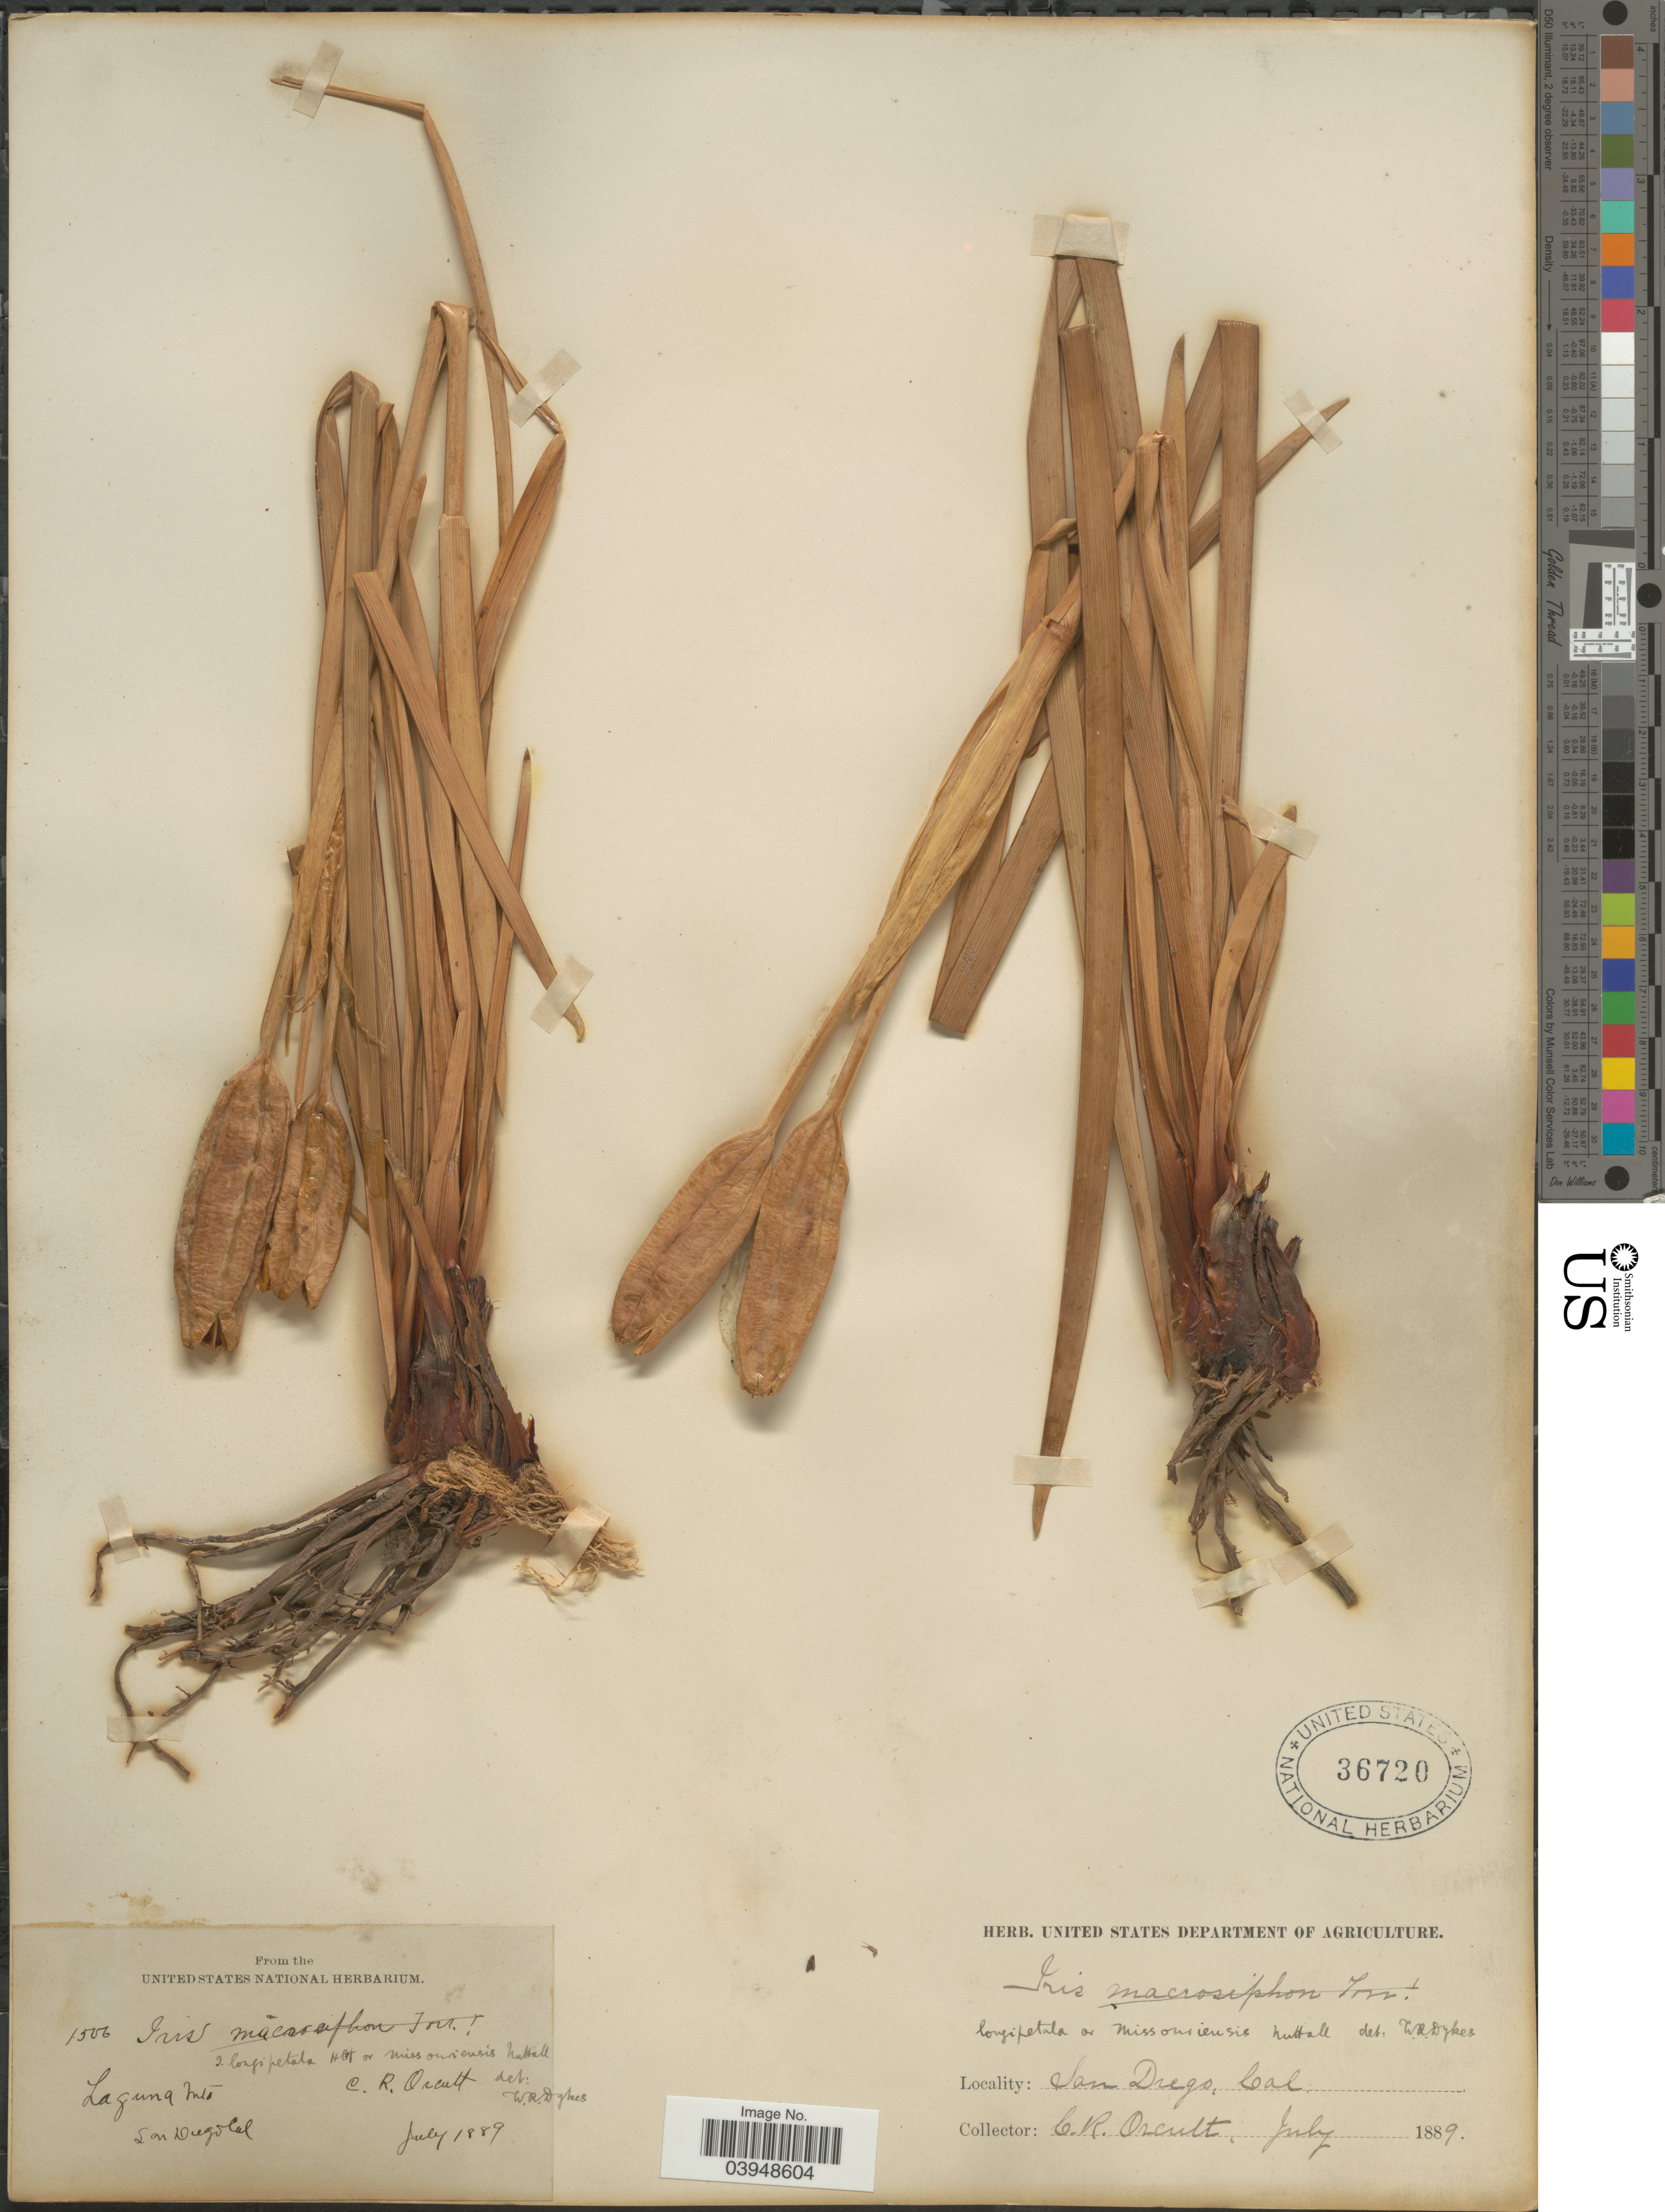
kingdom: Plantae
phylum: Tracheophyta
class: Liliopsida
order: Asparagales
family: Iridaceae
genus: Iris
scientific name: Iris longipetala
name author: Herb.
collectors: C. R. Orcutt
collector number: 1506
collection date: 1889-07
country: United States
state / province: California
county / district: San Diego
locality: Laguna Mts. San Diego.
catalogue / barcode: US 36720